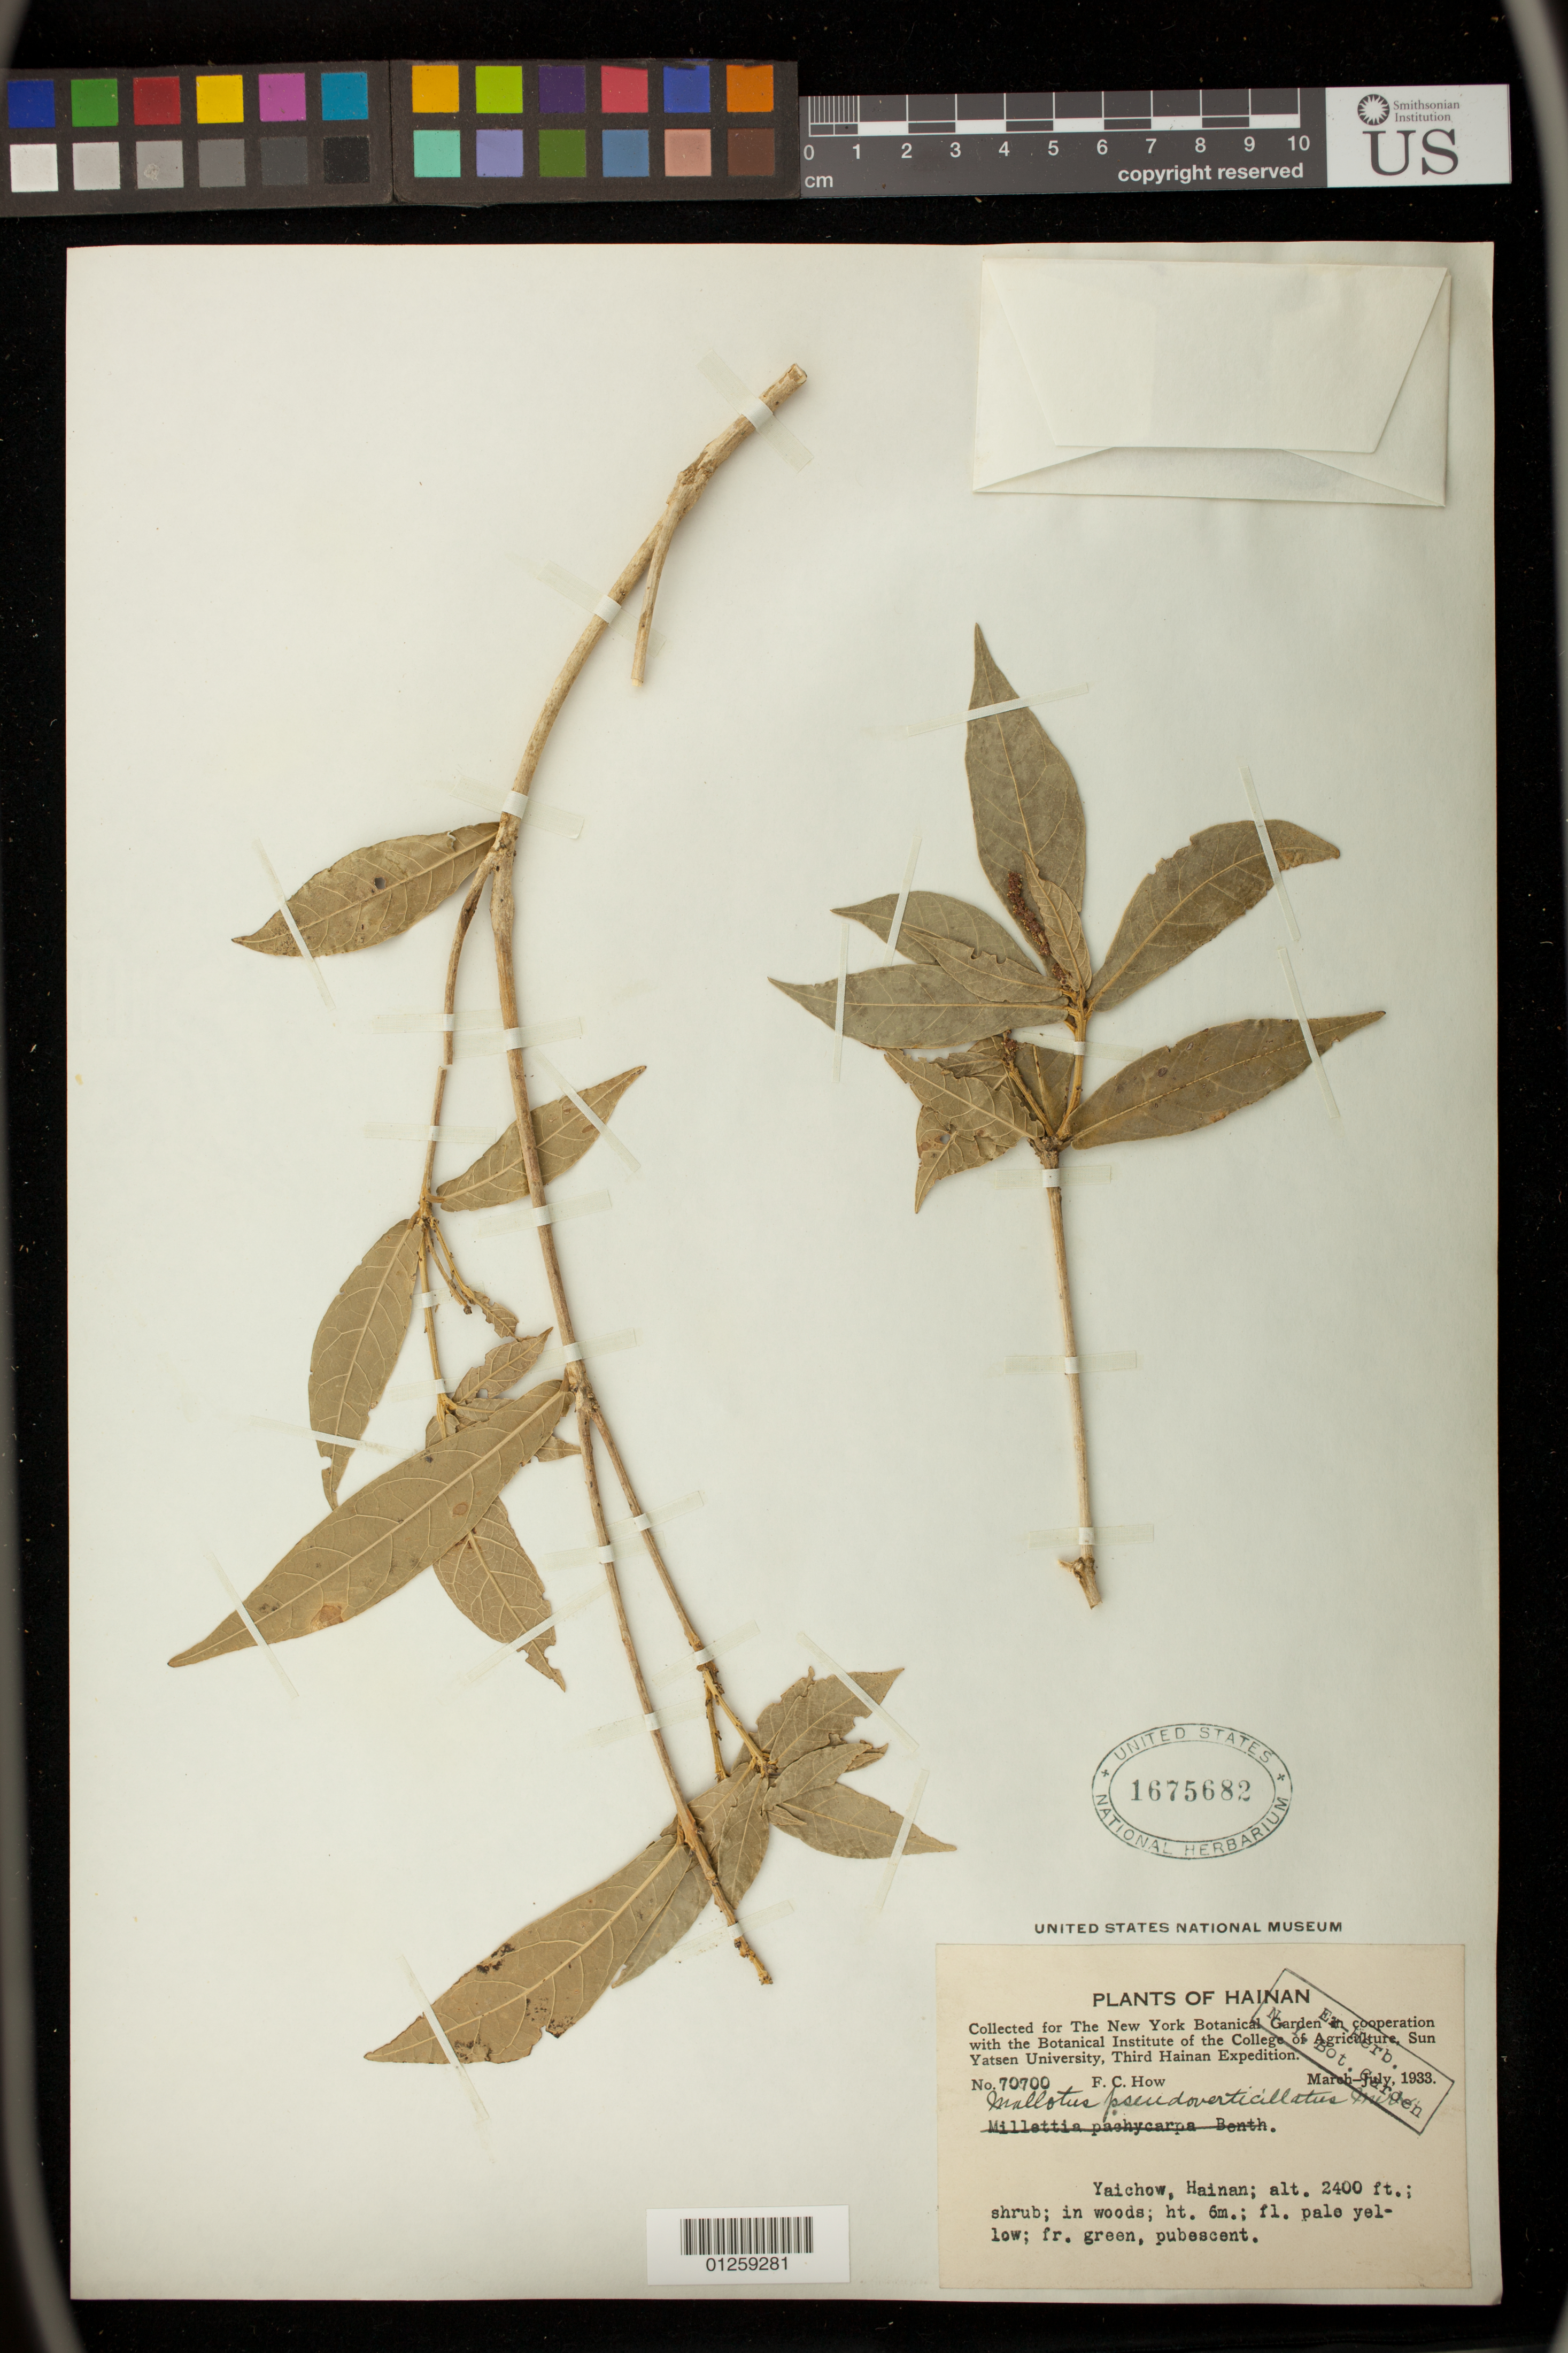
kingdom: Plantae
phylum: Tracheophyta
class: Magnoliopsida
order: Malpighiales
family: Euphorbiaceae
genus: Mallotus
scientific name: Mallotus pseudoverticillatus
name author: Merr.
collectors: F. C. How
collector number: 70700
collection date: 1933-03/1933-07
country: China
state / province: Hainan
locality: Yaichow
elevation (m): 732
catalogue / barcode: US 1675682